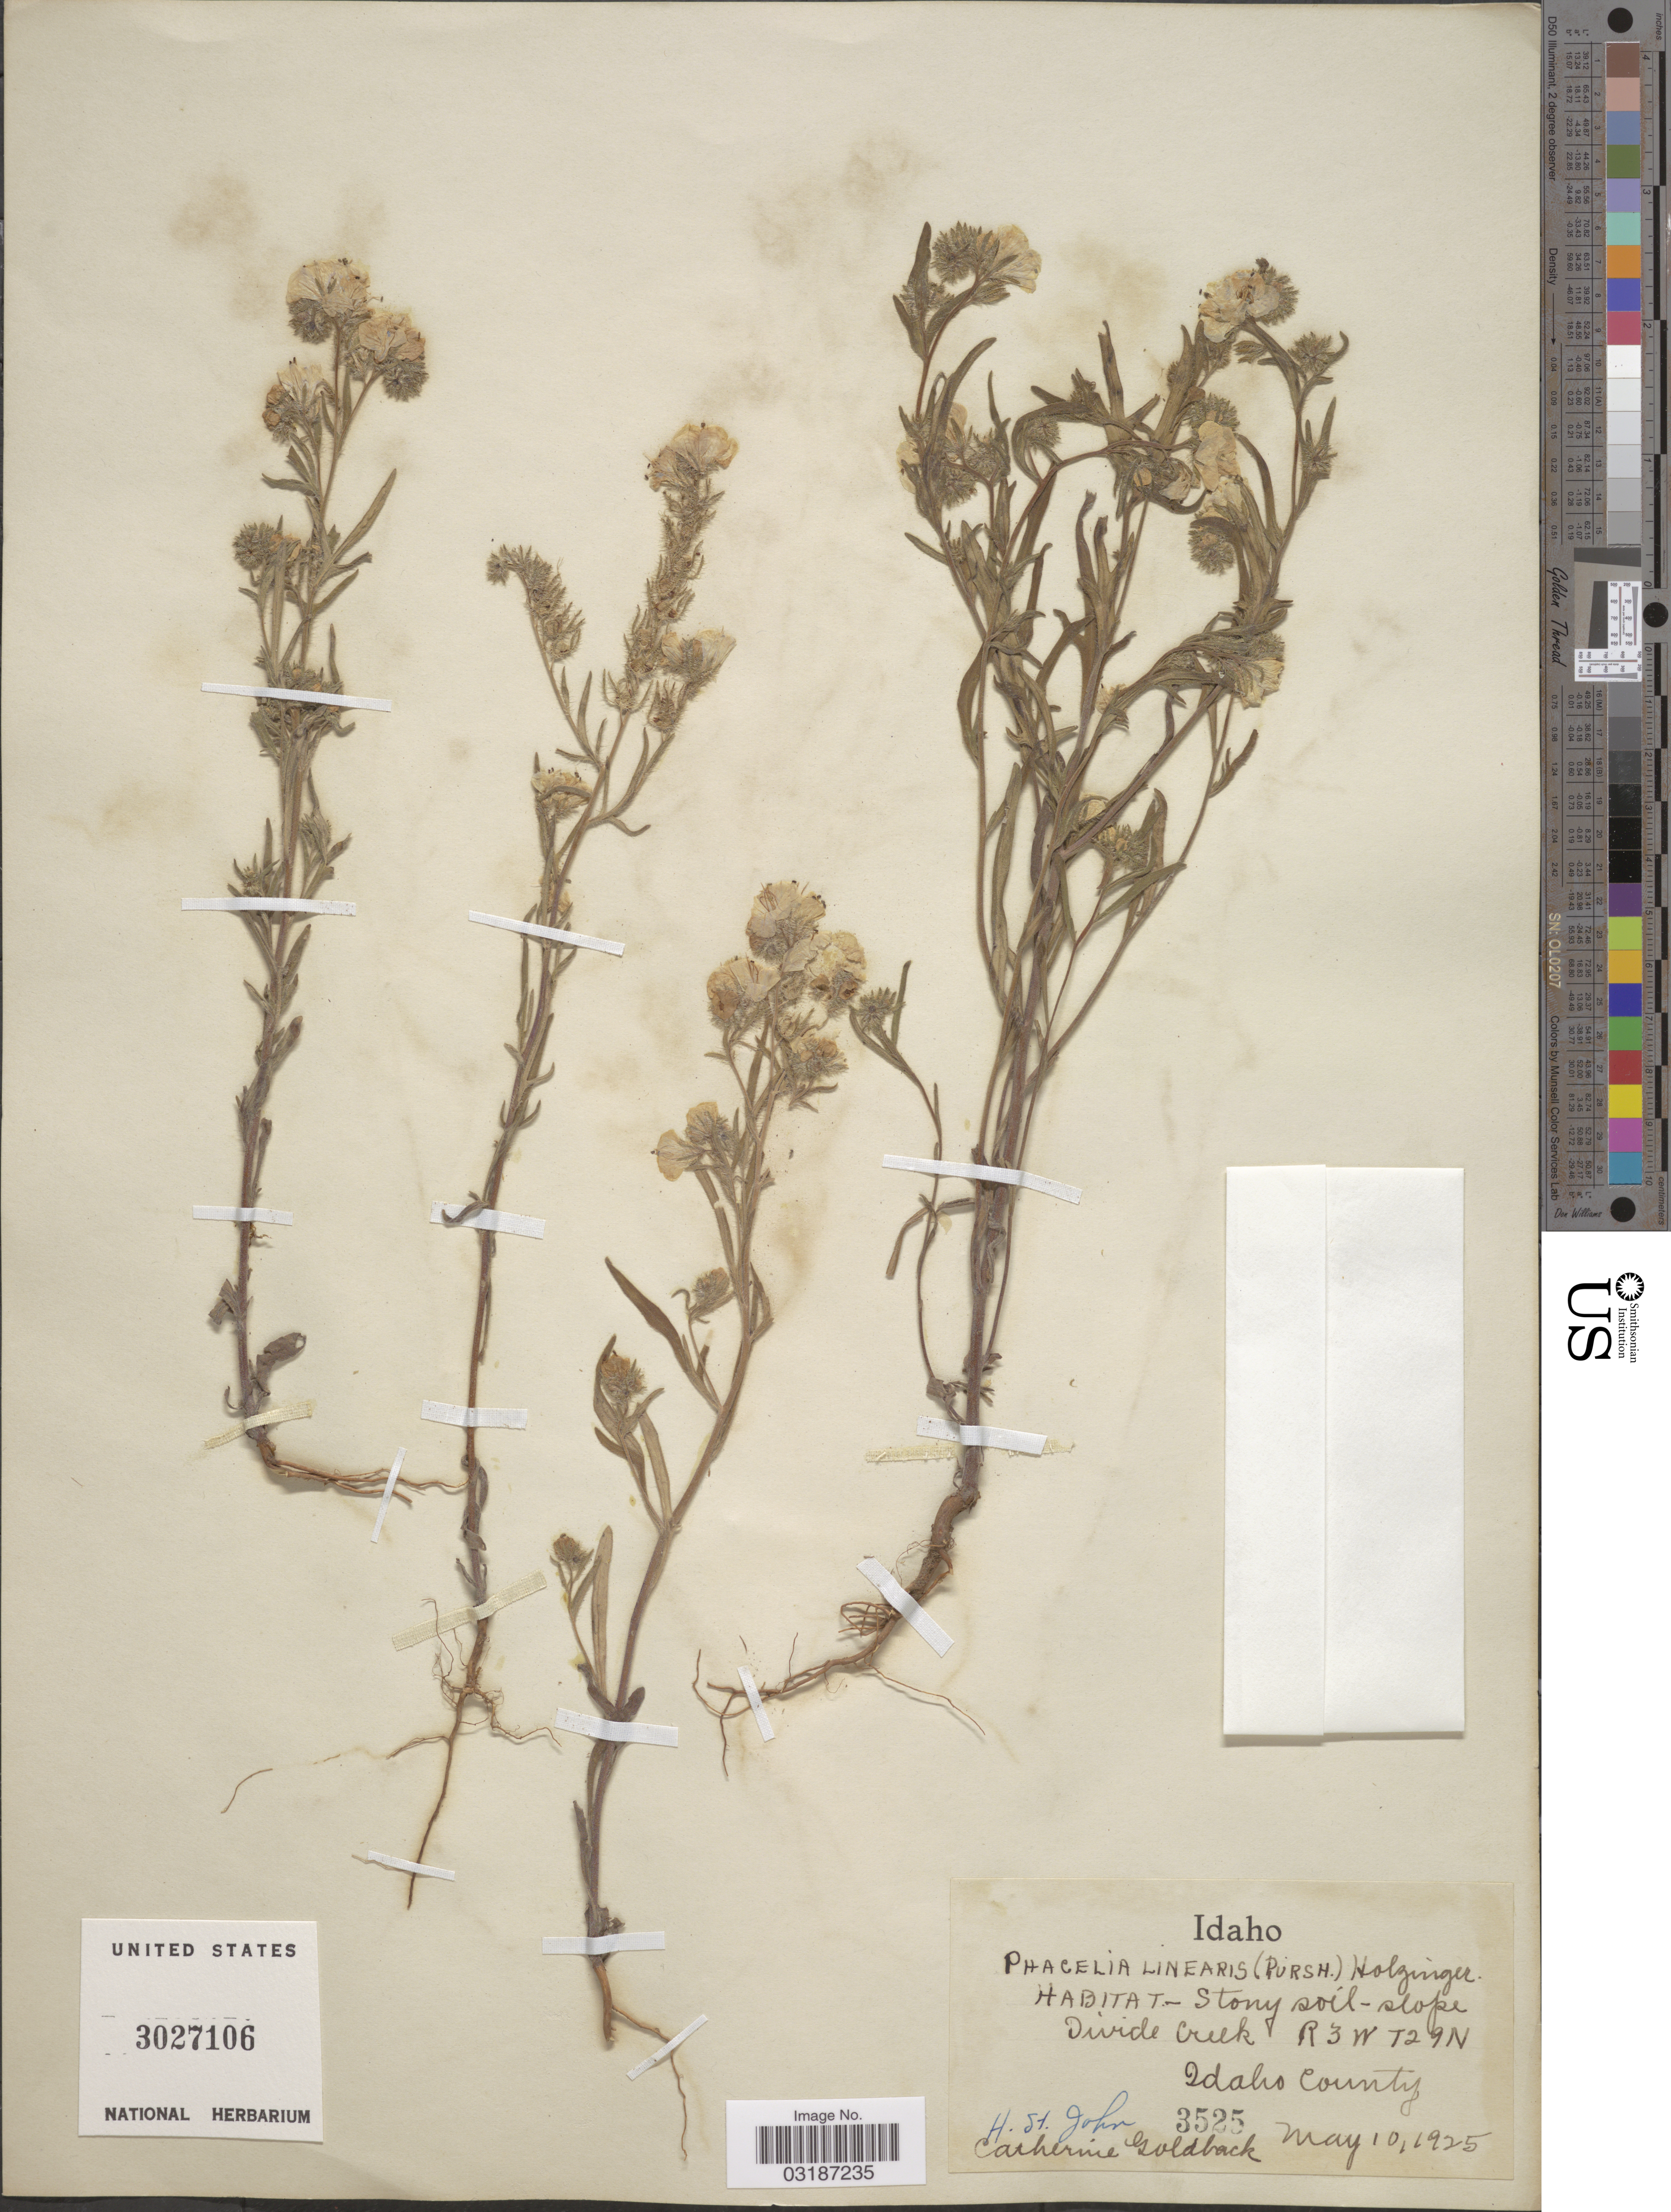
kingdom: Plantae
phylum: Tracheophyta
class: Magnoliopsida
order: Boraginales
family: Hydrophyllaceae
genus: Phacelia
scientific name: Phacelia linearis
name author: (Pursh) Holz.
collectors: H. St. John & C. Goldback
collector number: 3525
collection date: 1925-05-10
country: United States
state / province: Idaho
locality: Divide Creek R3W T29N, Idaho County.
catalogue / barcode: US 3027106